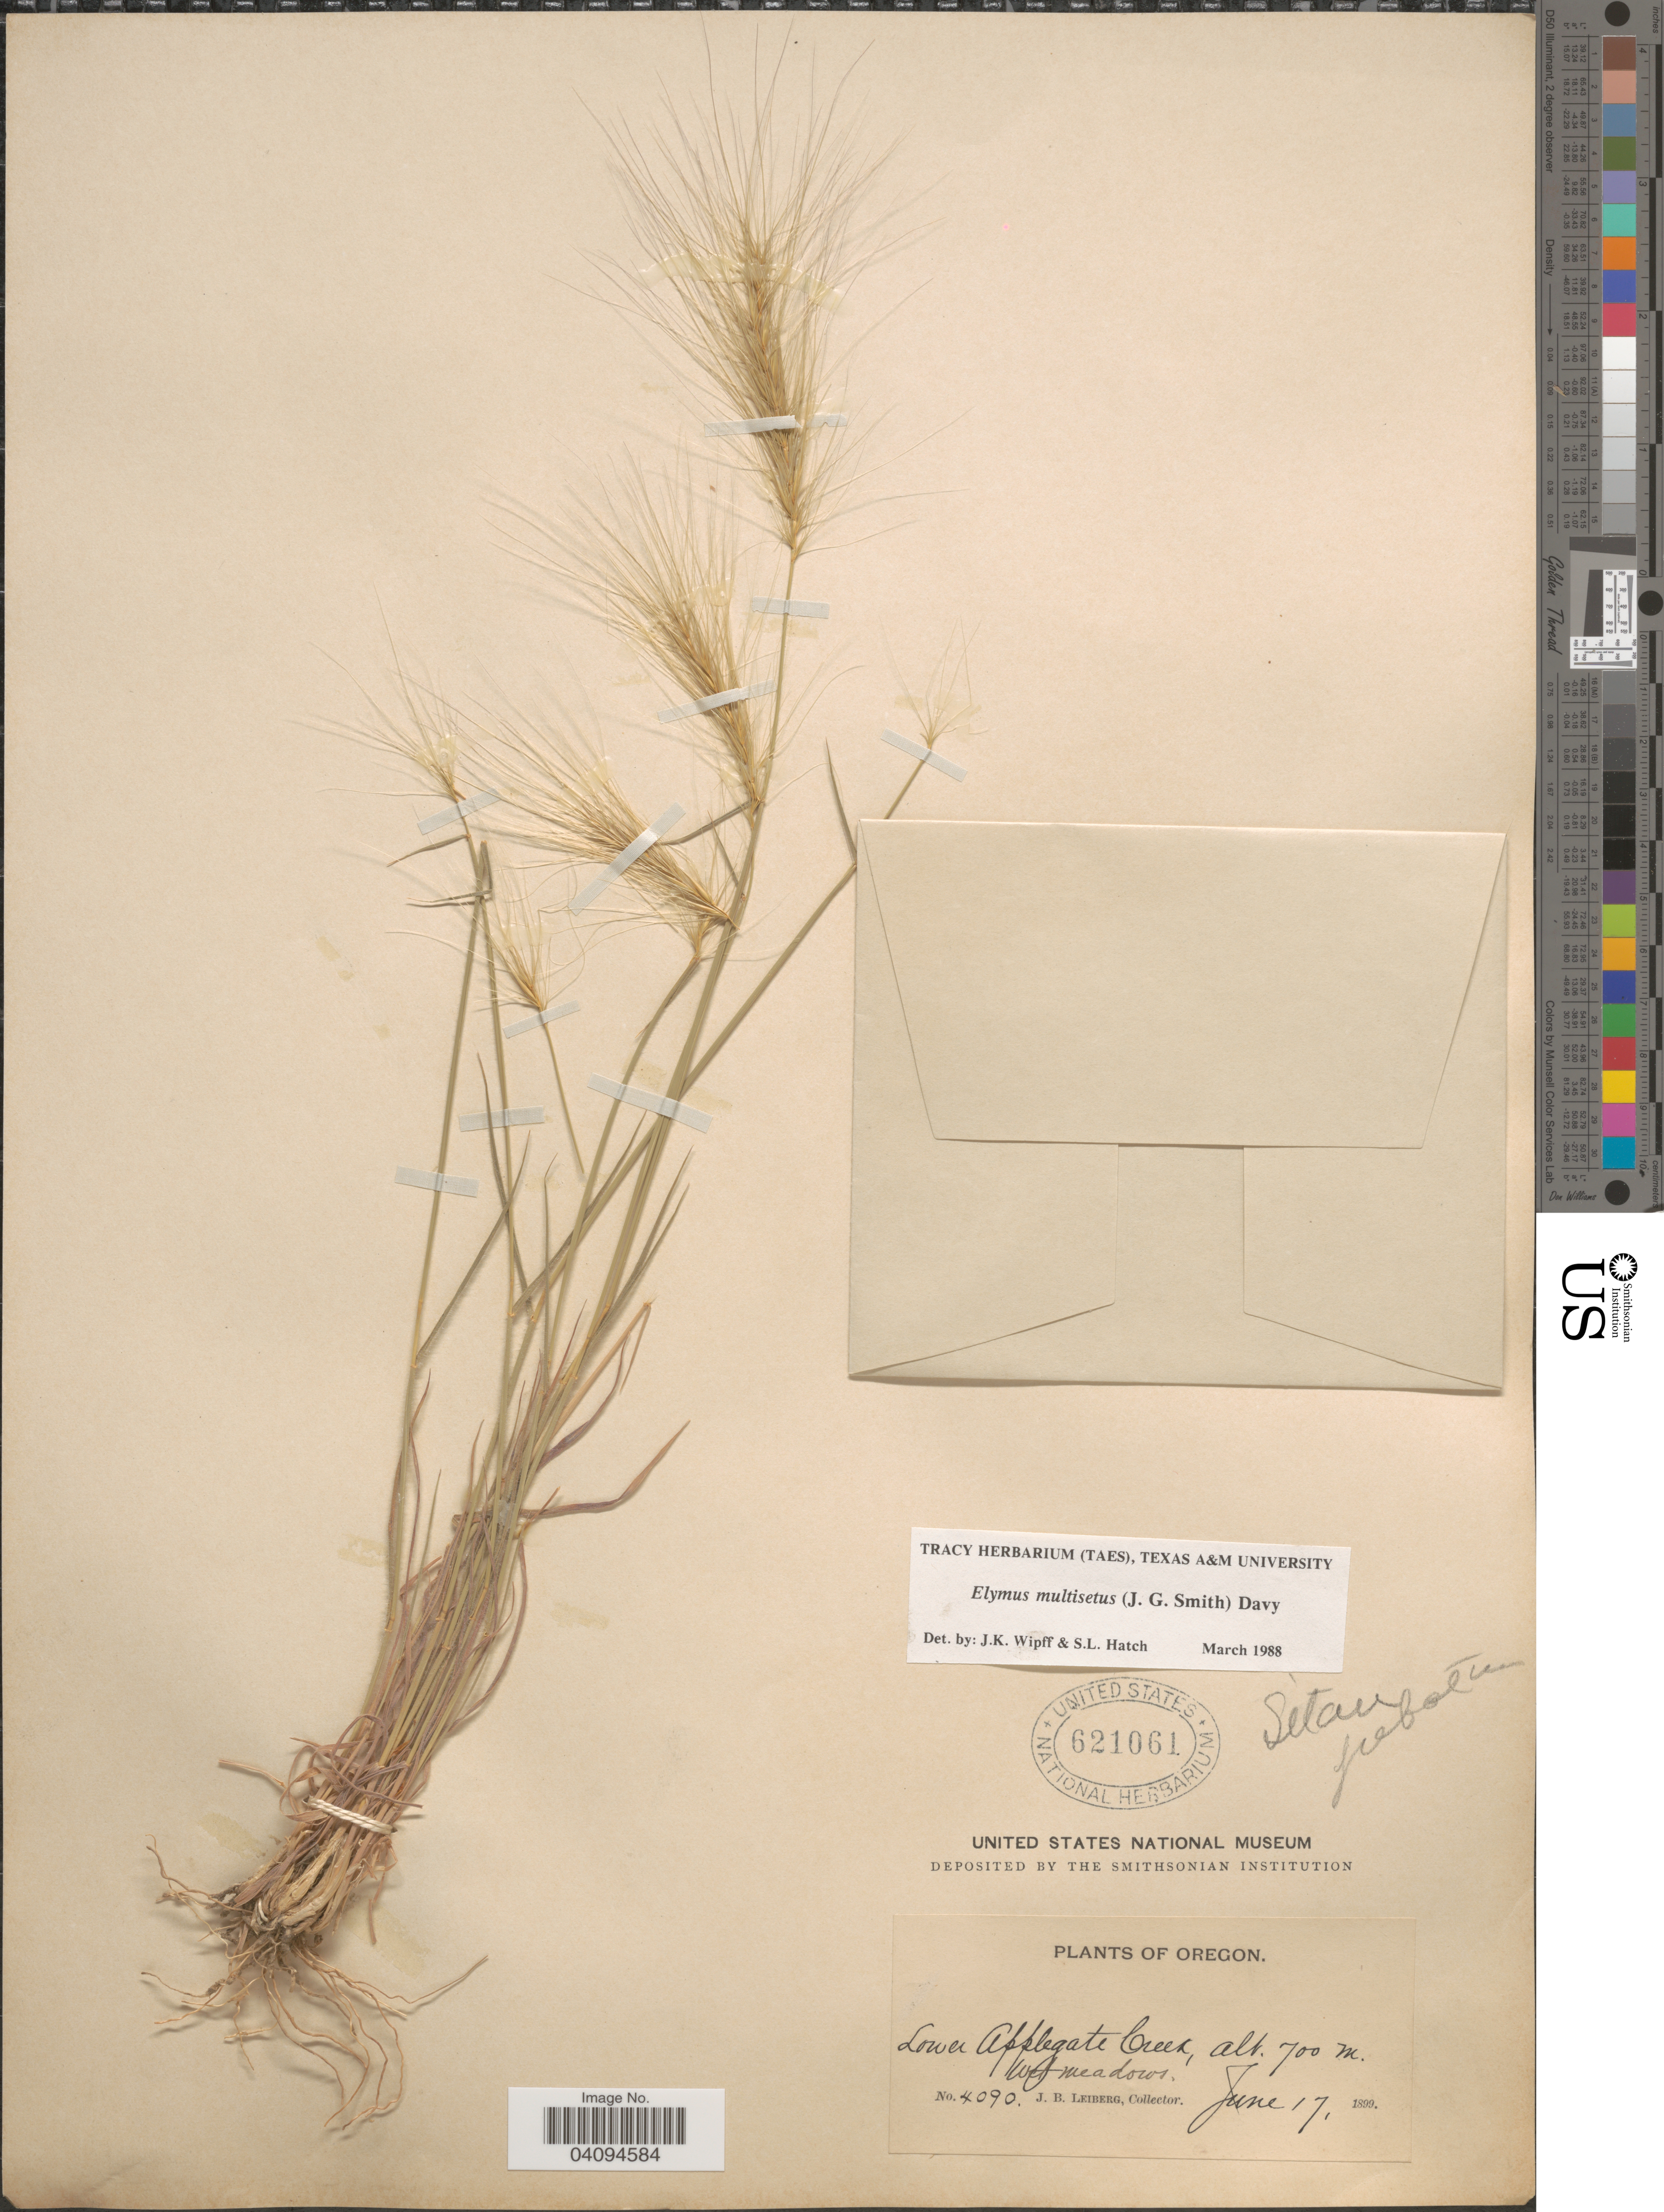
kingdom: Plantae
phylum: Tracheophyta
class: Liliopsida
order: Poales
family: Poaceae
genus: Elymus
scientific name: Elymus multisetus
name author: (J.G. Sm.) Burtt Davy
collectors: J. B. Leiberg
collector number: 4090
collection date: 1899-06-17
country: United States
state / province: Oregon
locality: Lower Applegate Creek.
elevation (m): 700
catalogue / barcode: US 621061